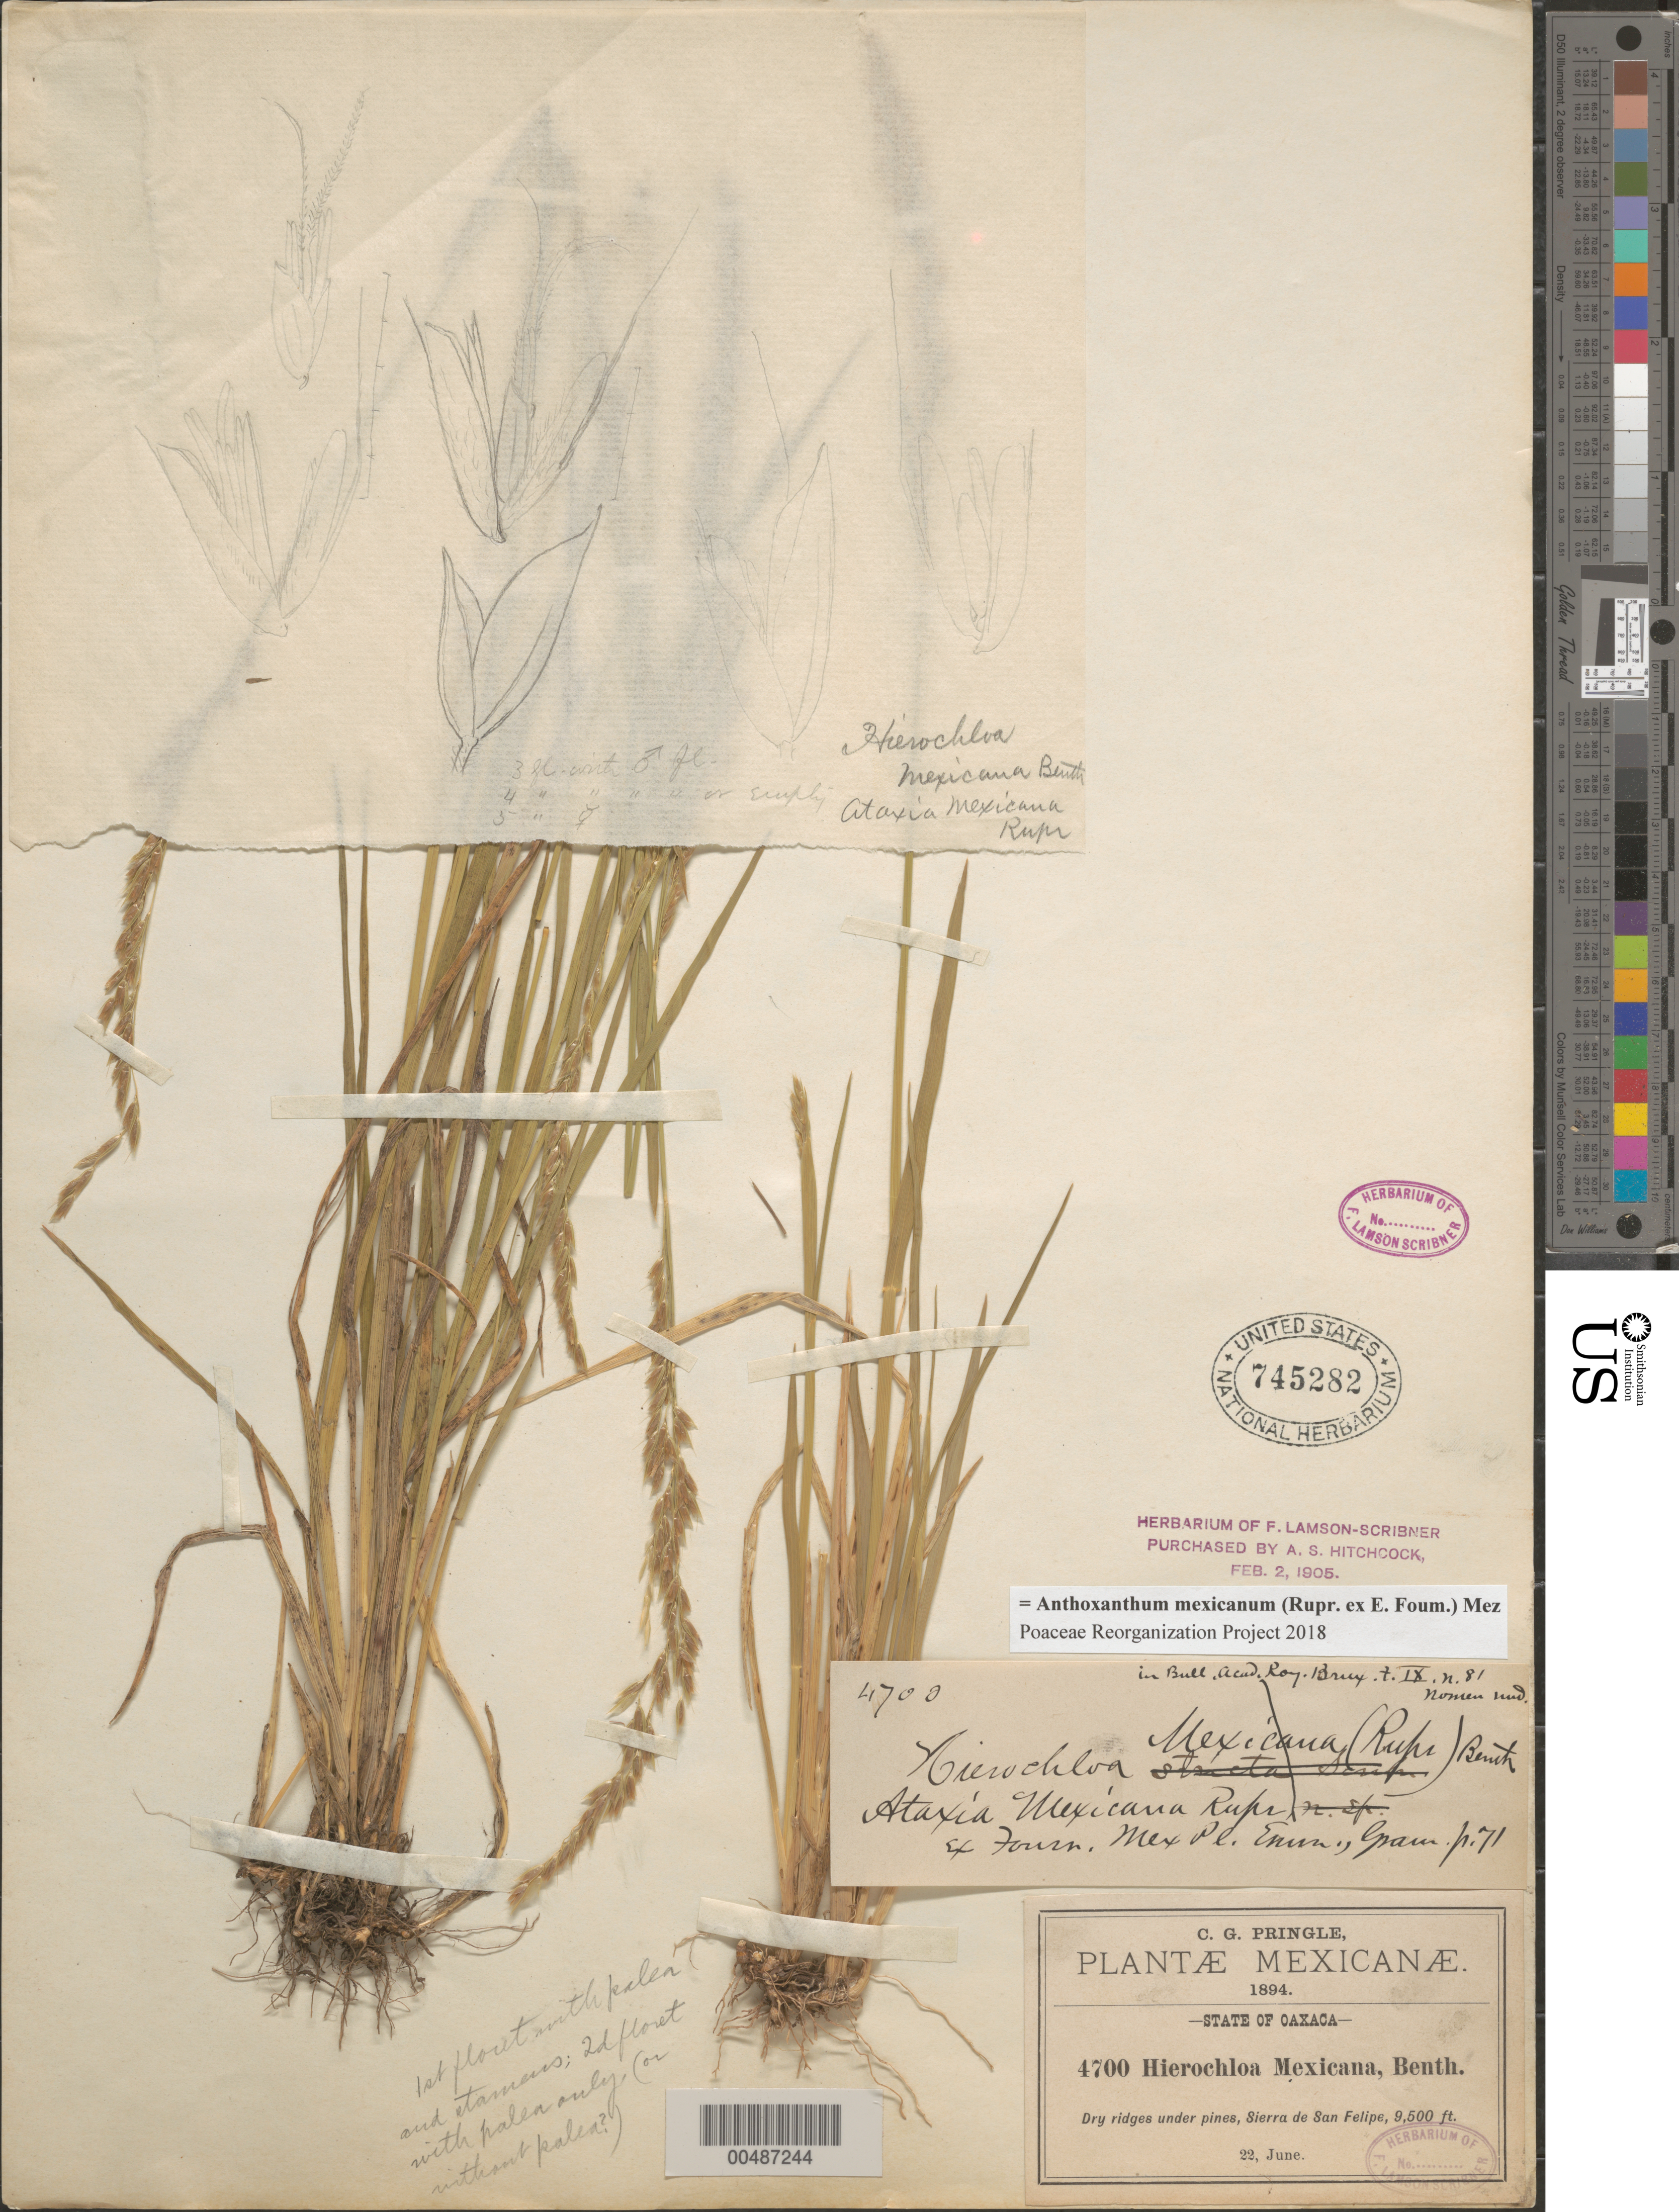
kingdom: Plantae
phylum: Tracheophyta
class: Liliopsida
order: Poales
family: Poaceae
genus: Anthoxanthum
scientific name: Anthoxanthum mexicanum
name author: (Rupr. ex E. Fourn.) Mez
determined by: Poaceae Reorganization Project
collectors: C. G. Pringle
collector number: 4700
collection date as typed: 22 Jun 1894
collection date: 1894-06-22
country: Mexico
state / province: Oaxaca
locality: Sierra de San Felipe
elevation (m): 2896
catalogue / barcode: US 745282